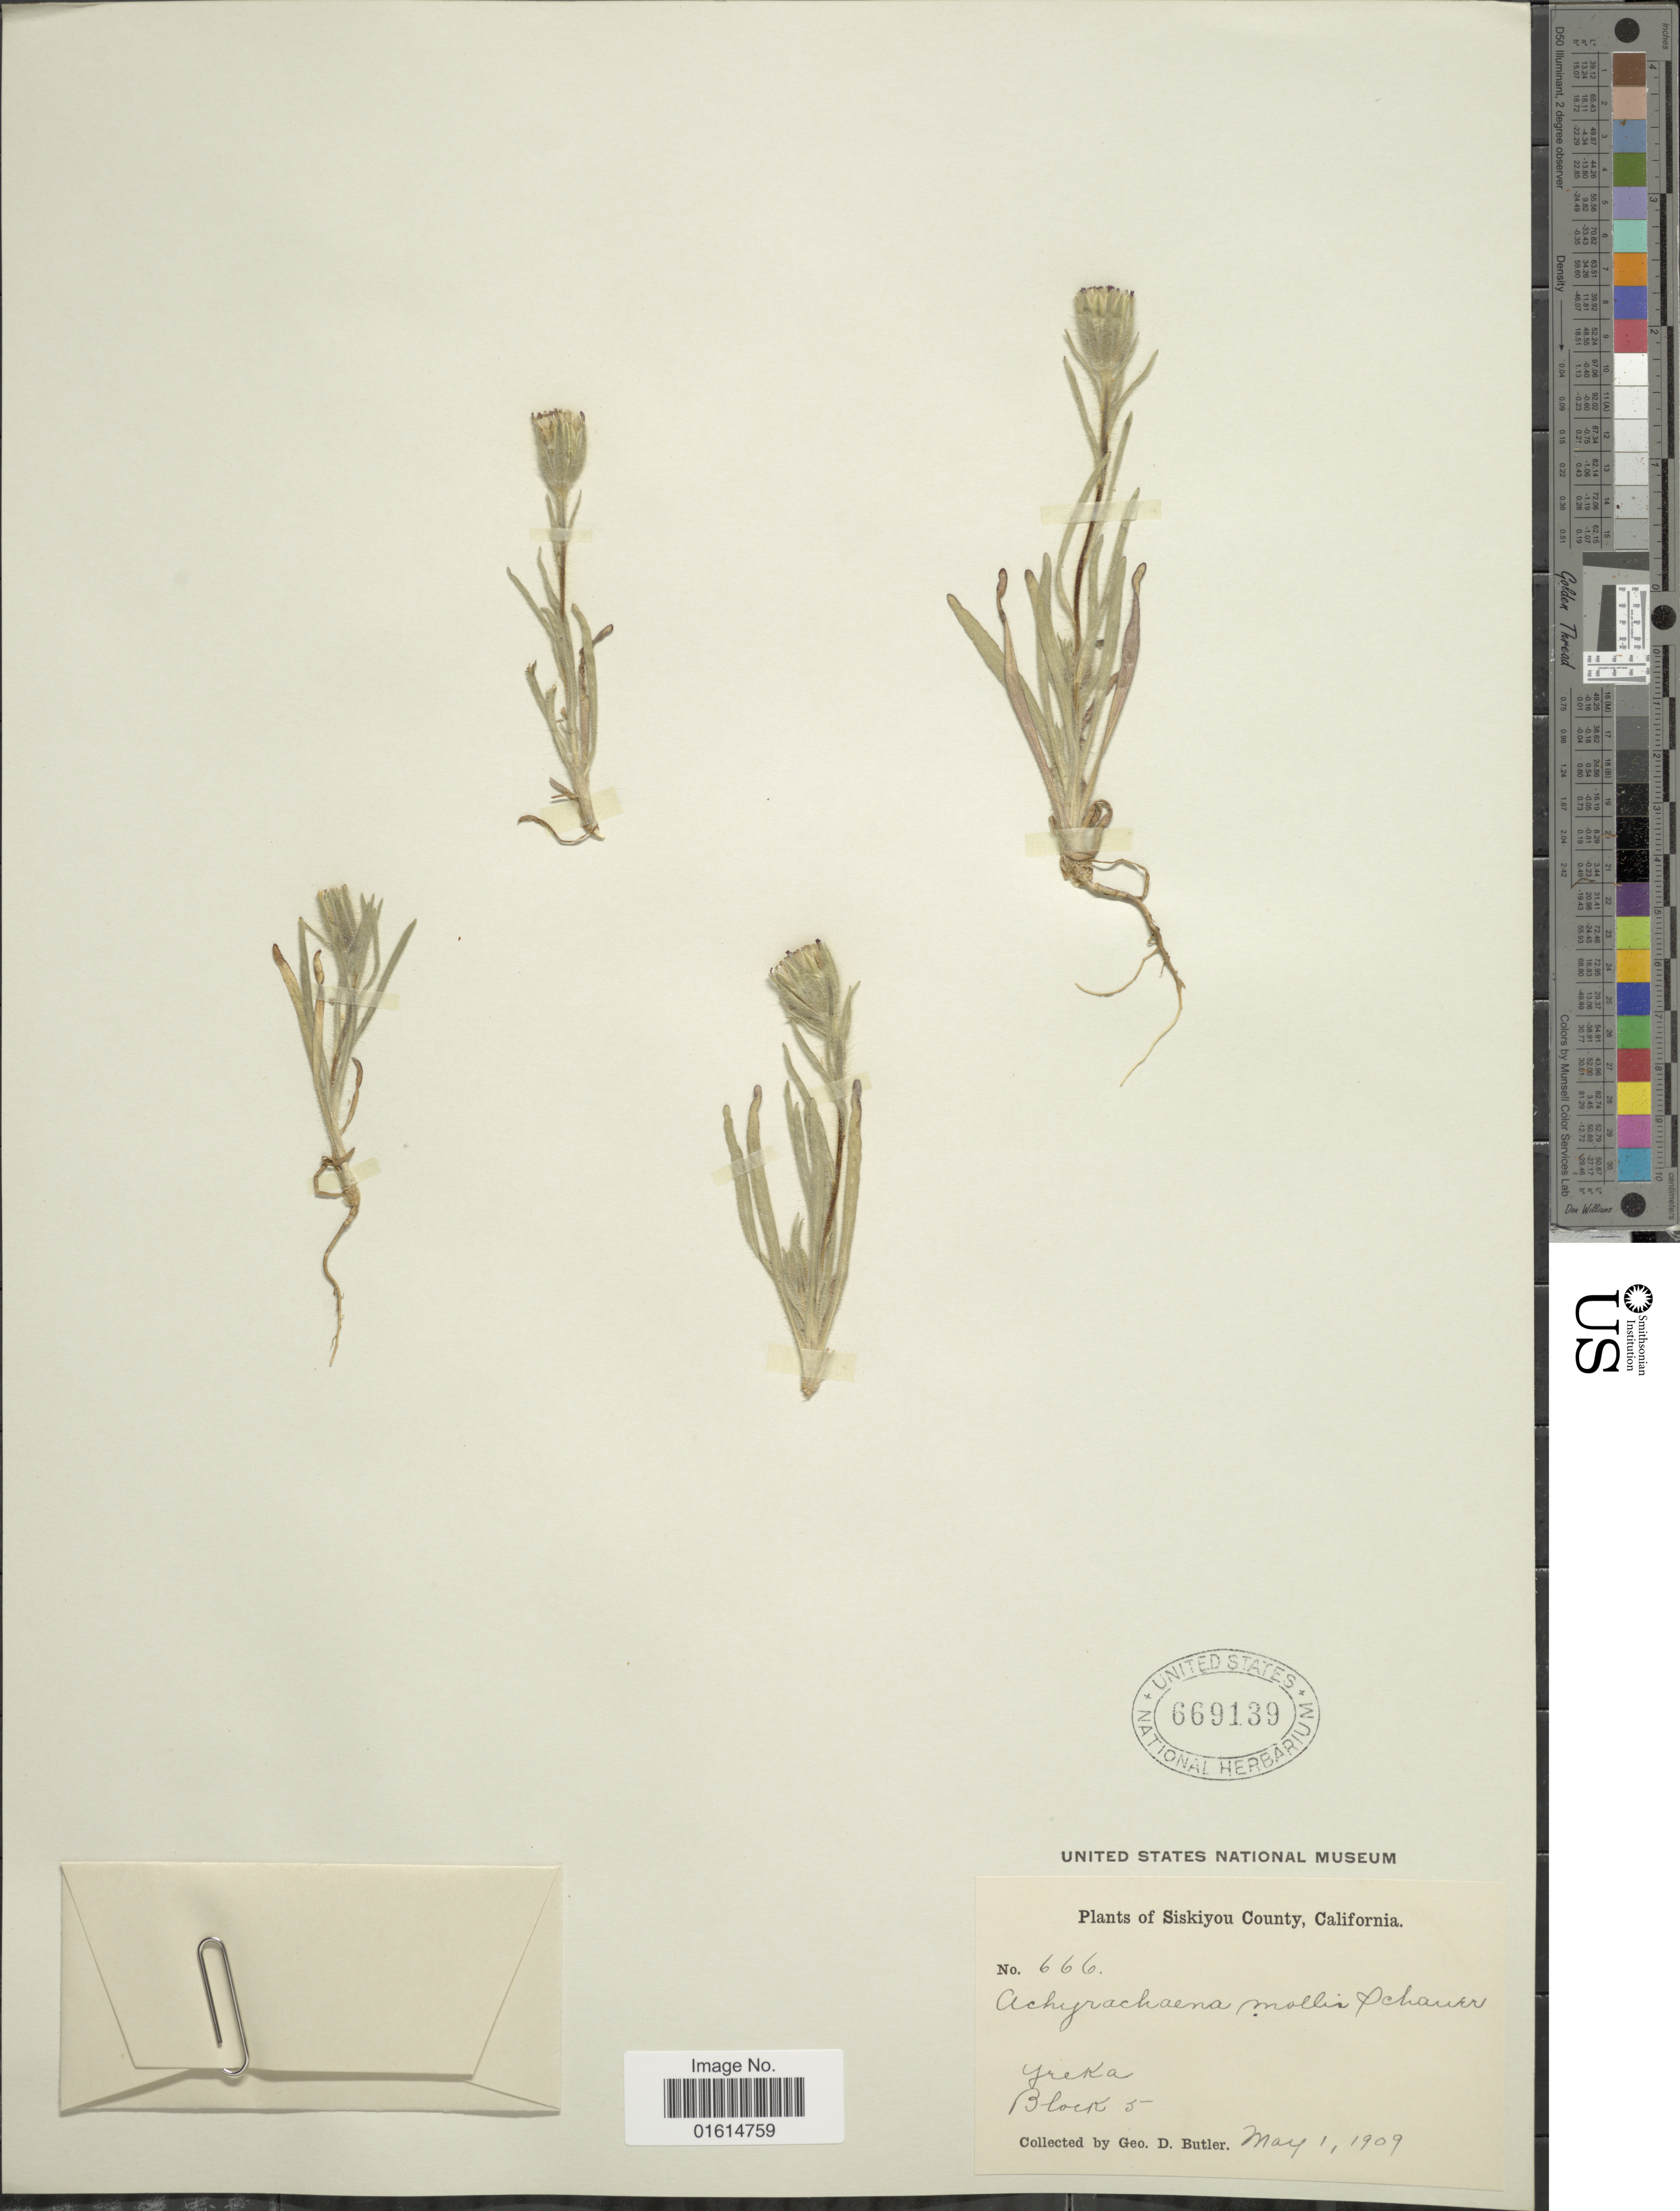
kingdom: Plantae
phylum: Tracheophyta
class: Magnoliopsida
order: Asterales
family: Asteraceae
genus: Achyrachaena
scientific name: Achyrachaena mollis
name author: Schauer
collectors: G. D. Butler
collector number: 666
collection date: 1909-05-01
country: United States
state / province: California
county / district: Siskiyou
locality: Siskiyou County, Yreka, block 5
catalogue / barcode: US 669139